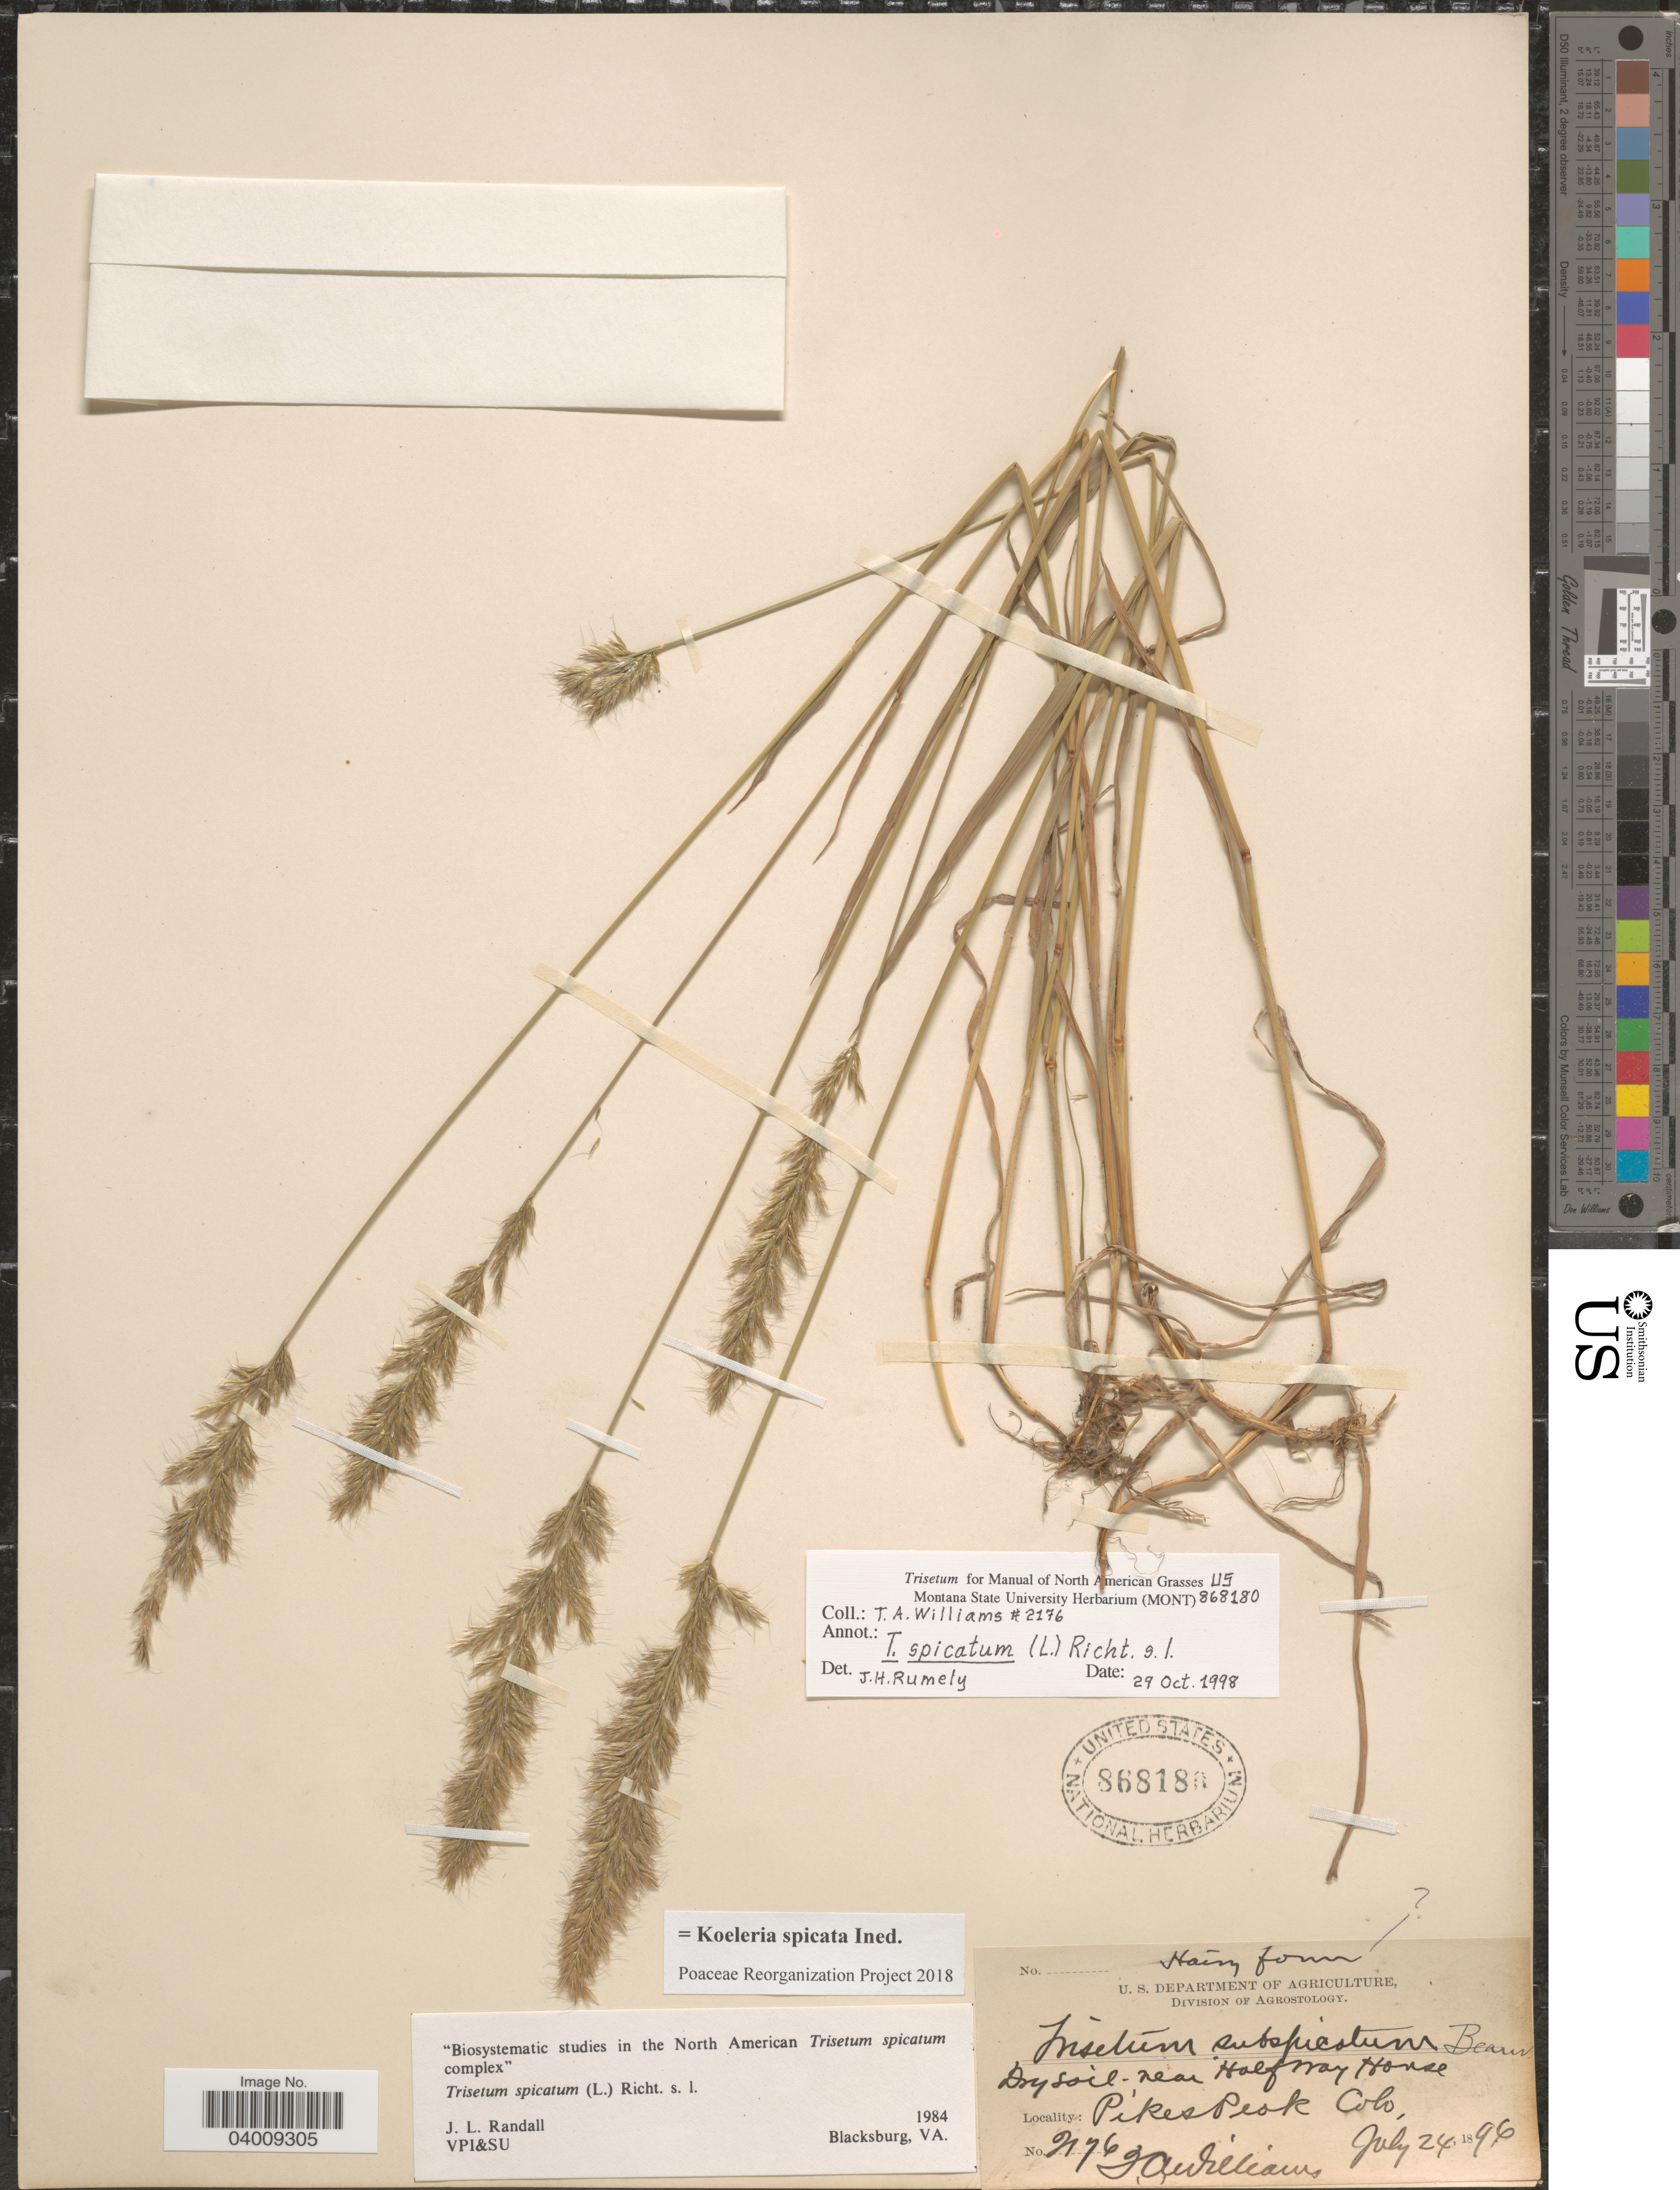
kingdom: Plantae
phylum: Tracheophyta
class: Liliopsida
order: Poales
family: Poaceae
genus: Koeleria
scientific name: Koeleria spicata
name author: (L.) Barberá et al.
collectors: T. A. Williams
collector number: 2176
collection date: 1896-07-24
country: United States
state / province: Colorado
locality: Near Halfway Horse. Pikes Peak.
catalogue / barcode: US 868180